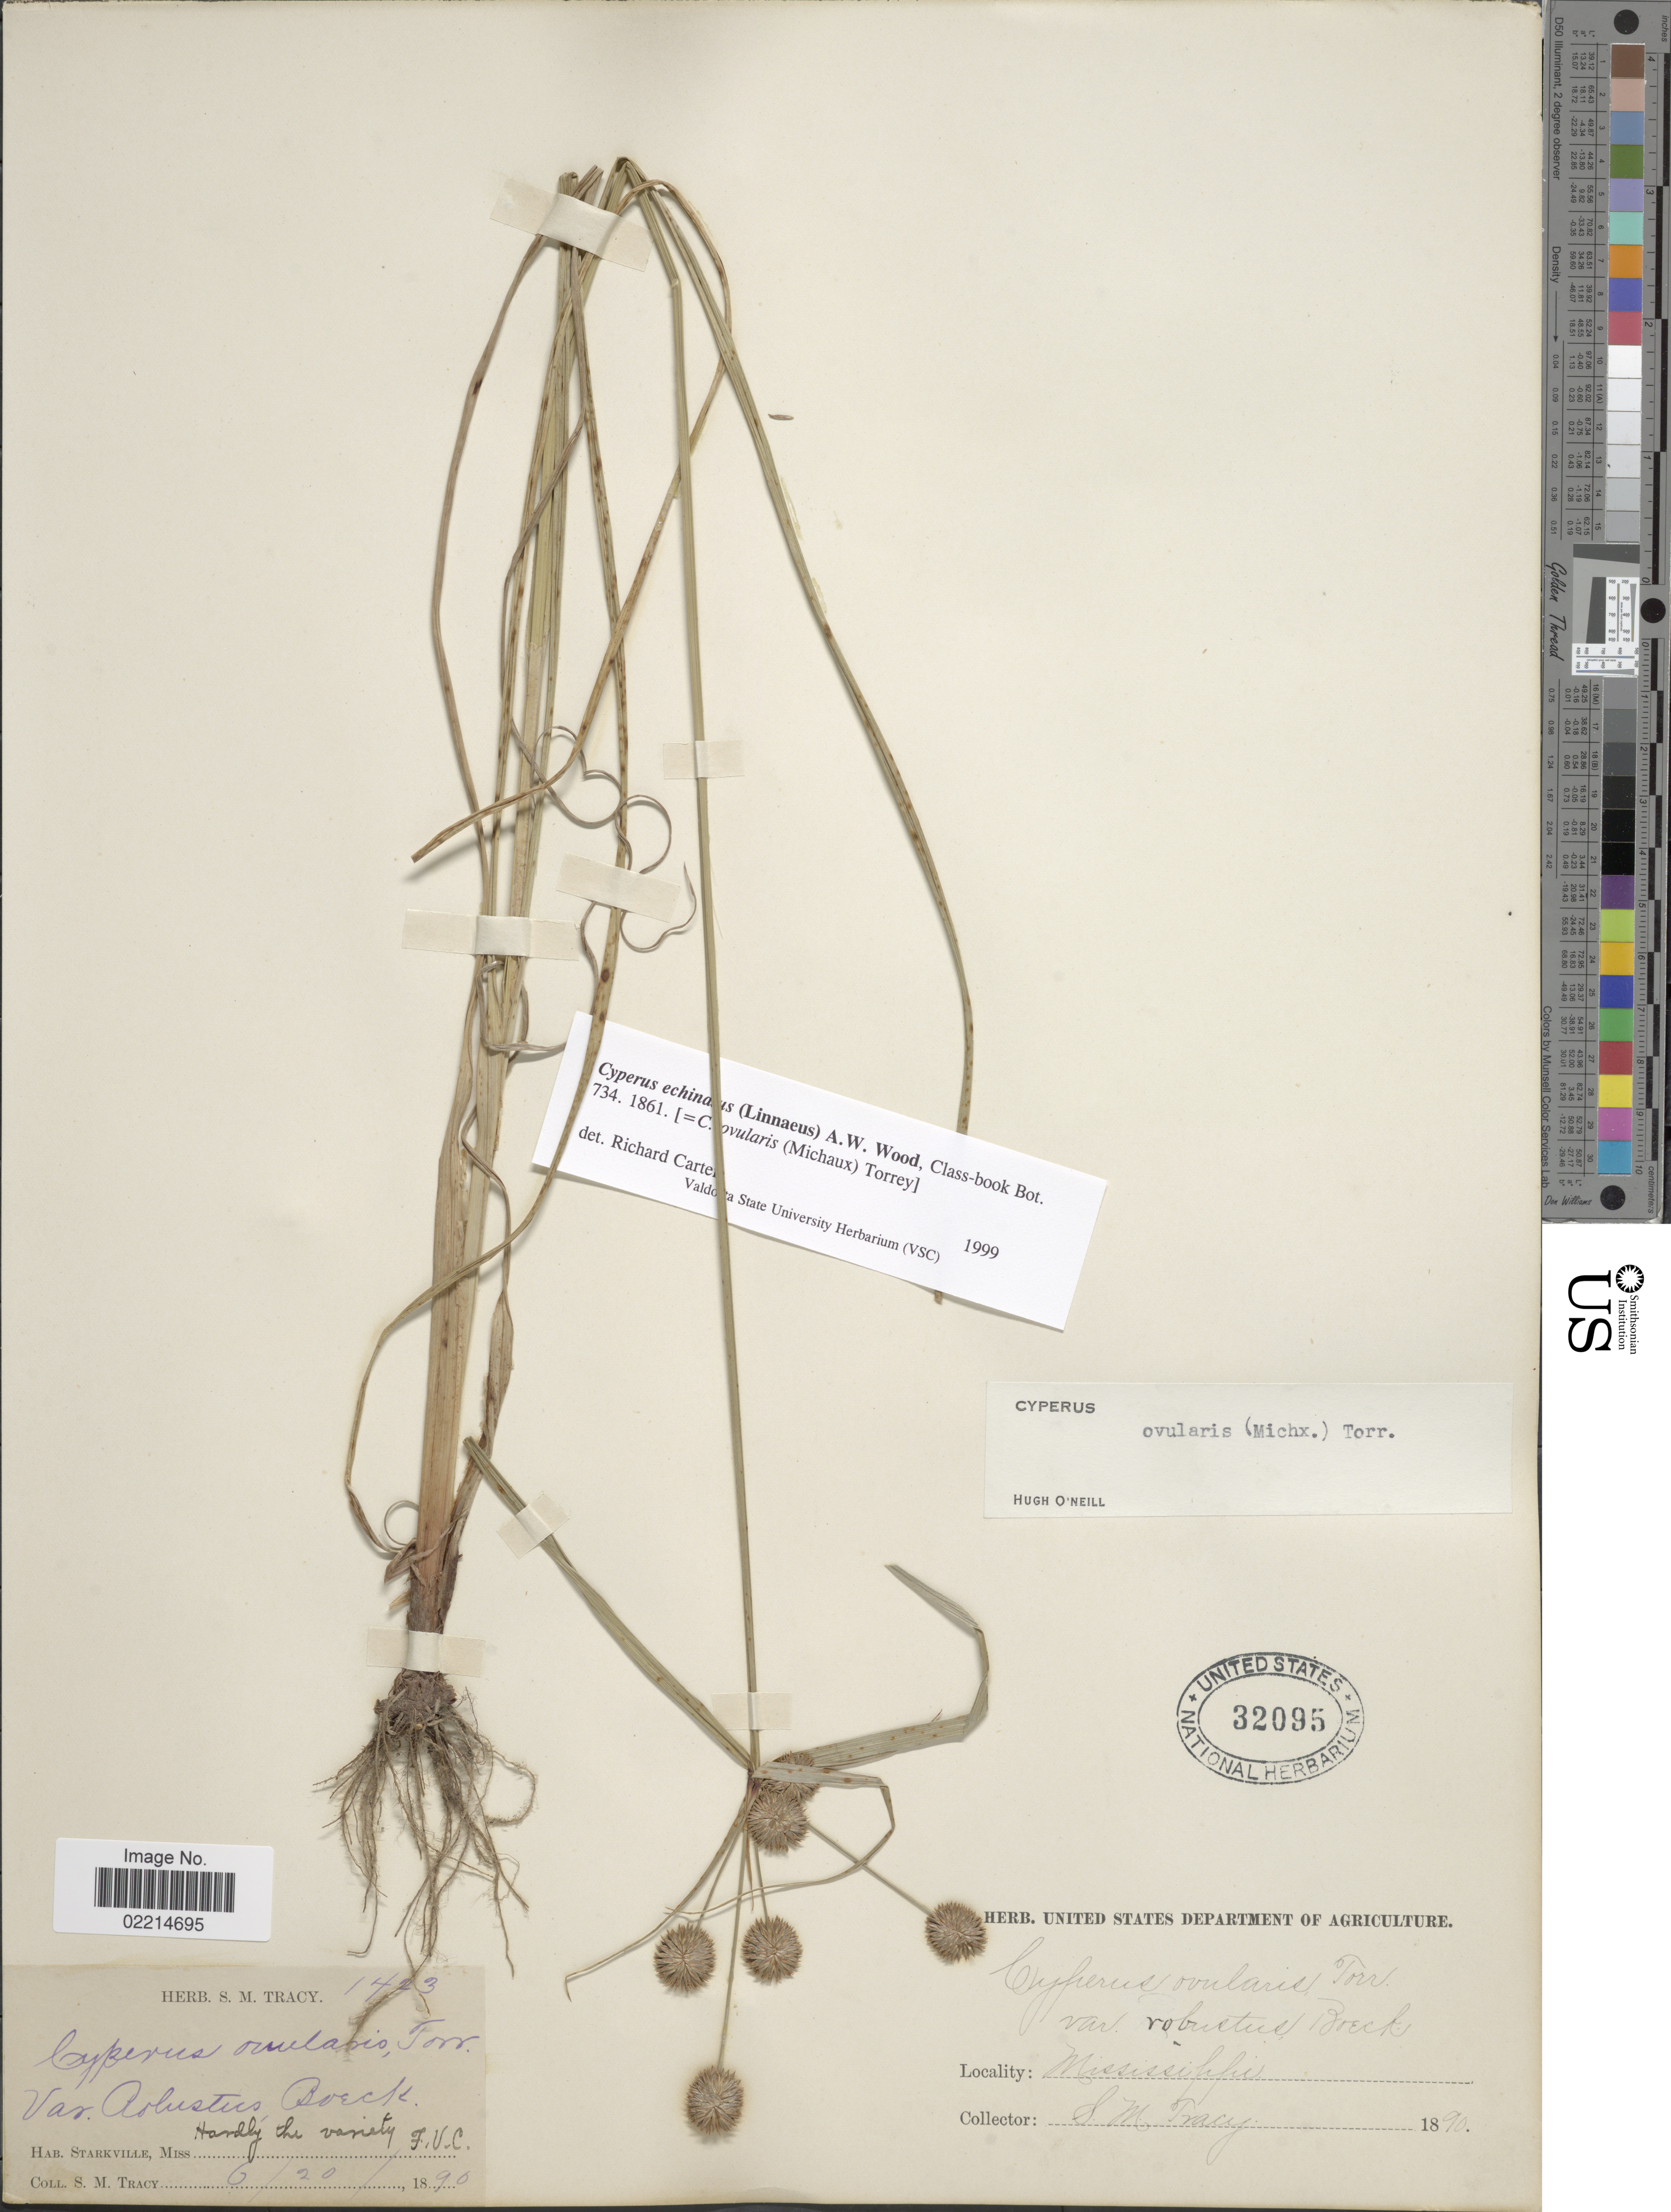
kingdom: Plantae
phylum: Tracheophyta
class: Liliopsida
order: Poales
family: Cyperaceae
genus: Cyperus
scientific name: Cyperus echinatus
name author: (L.) Alph. Wood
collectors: S. M. Tracy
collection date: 1890-06-20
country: United States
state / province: Mississippi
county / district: Oktibbeha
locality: Starkville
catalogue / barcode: US 32095